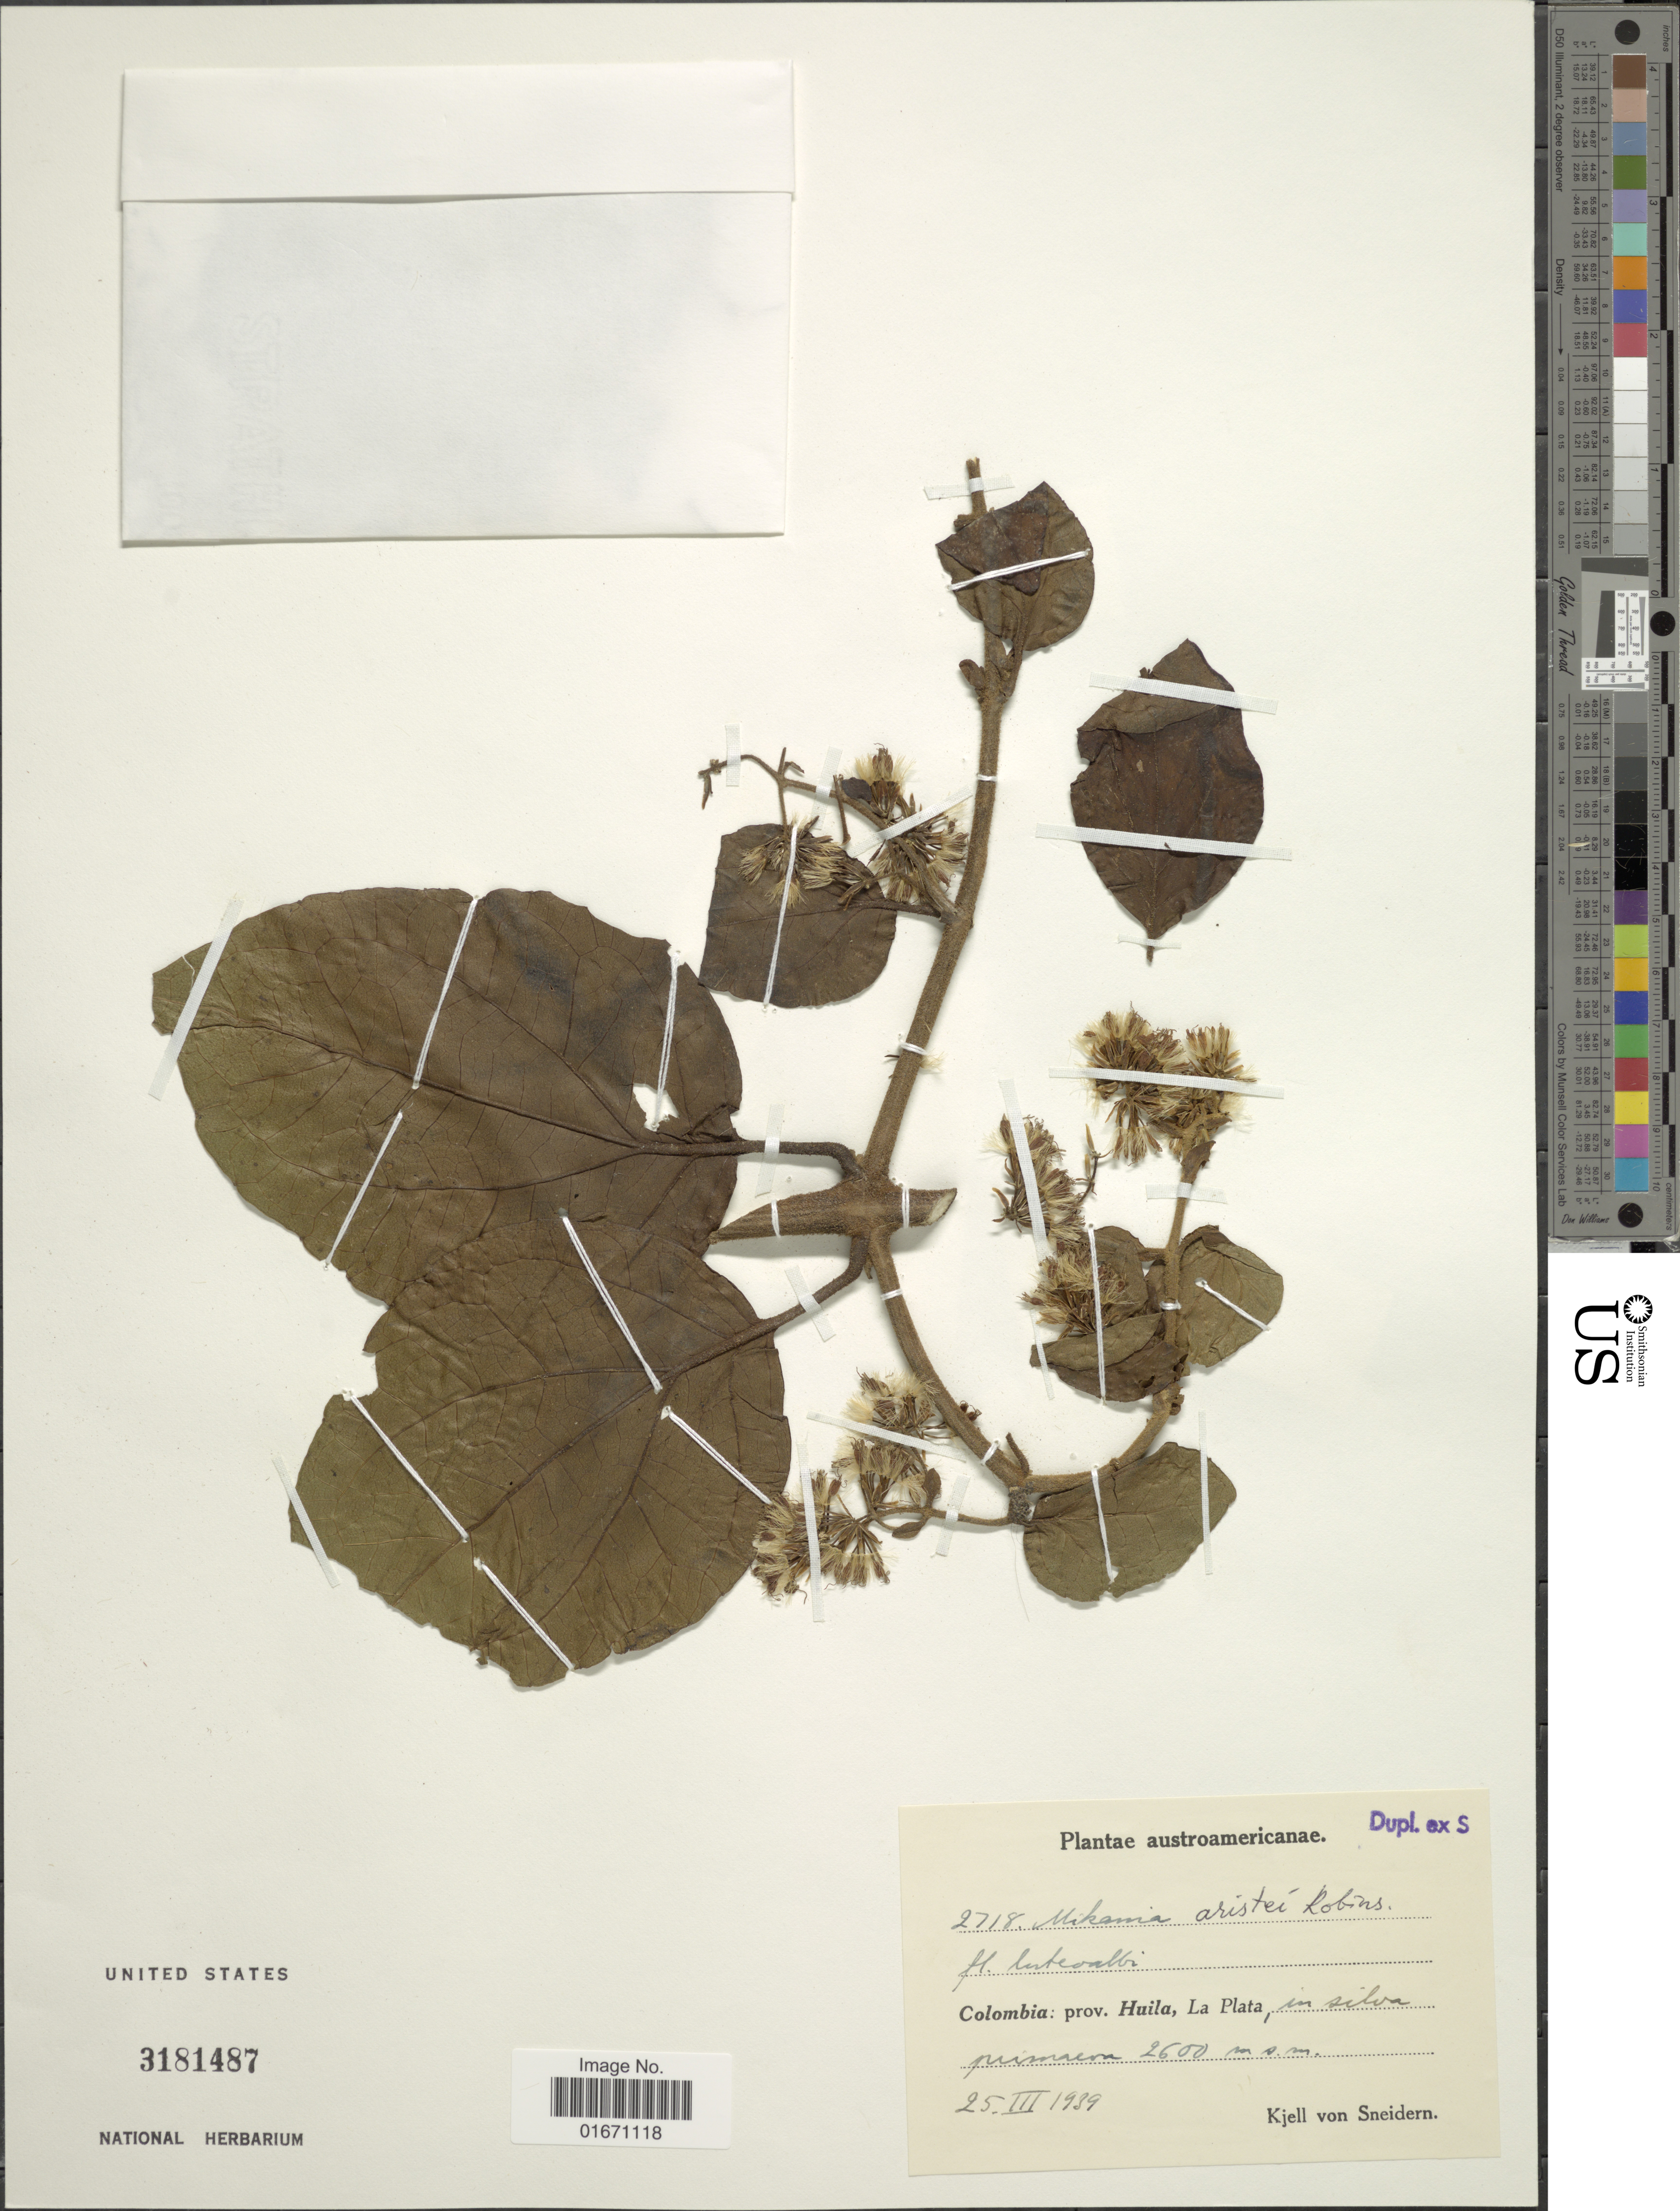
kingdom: Plantae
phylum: Tracheophyta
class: Magnoliopsida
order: Asterales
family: Asteraceae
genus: Mikania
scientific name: Mikania aristei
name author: B.L. Rob.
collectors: K. von Sneidern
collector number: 2718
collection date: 1939-03-25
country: Colombia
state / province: Huila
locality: Austroamericanae, La Plata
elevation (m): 2600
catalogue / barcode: US 3181487